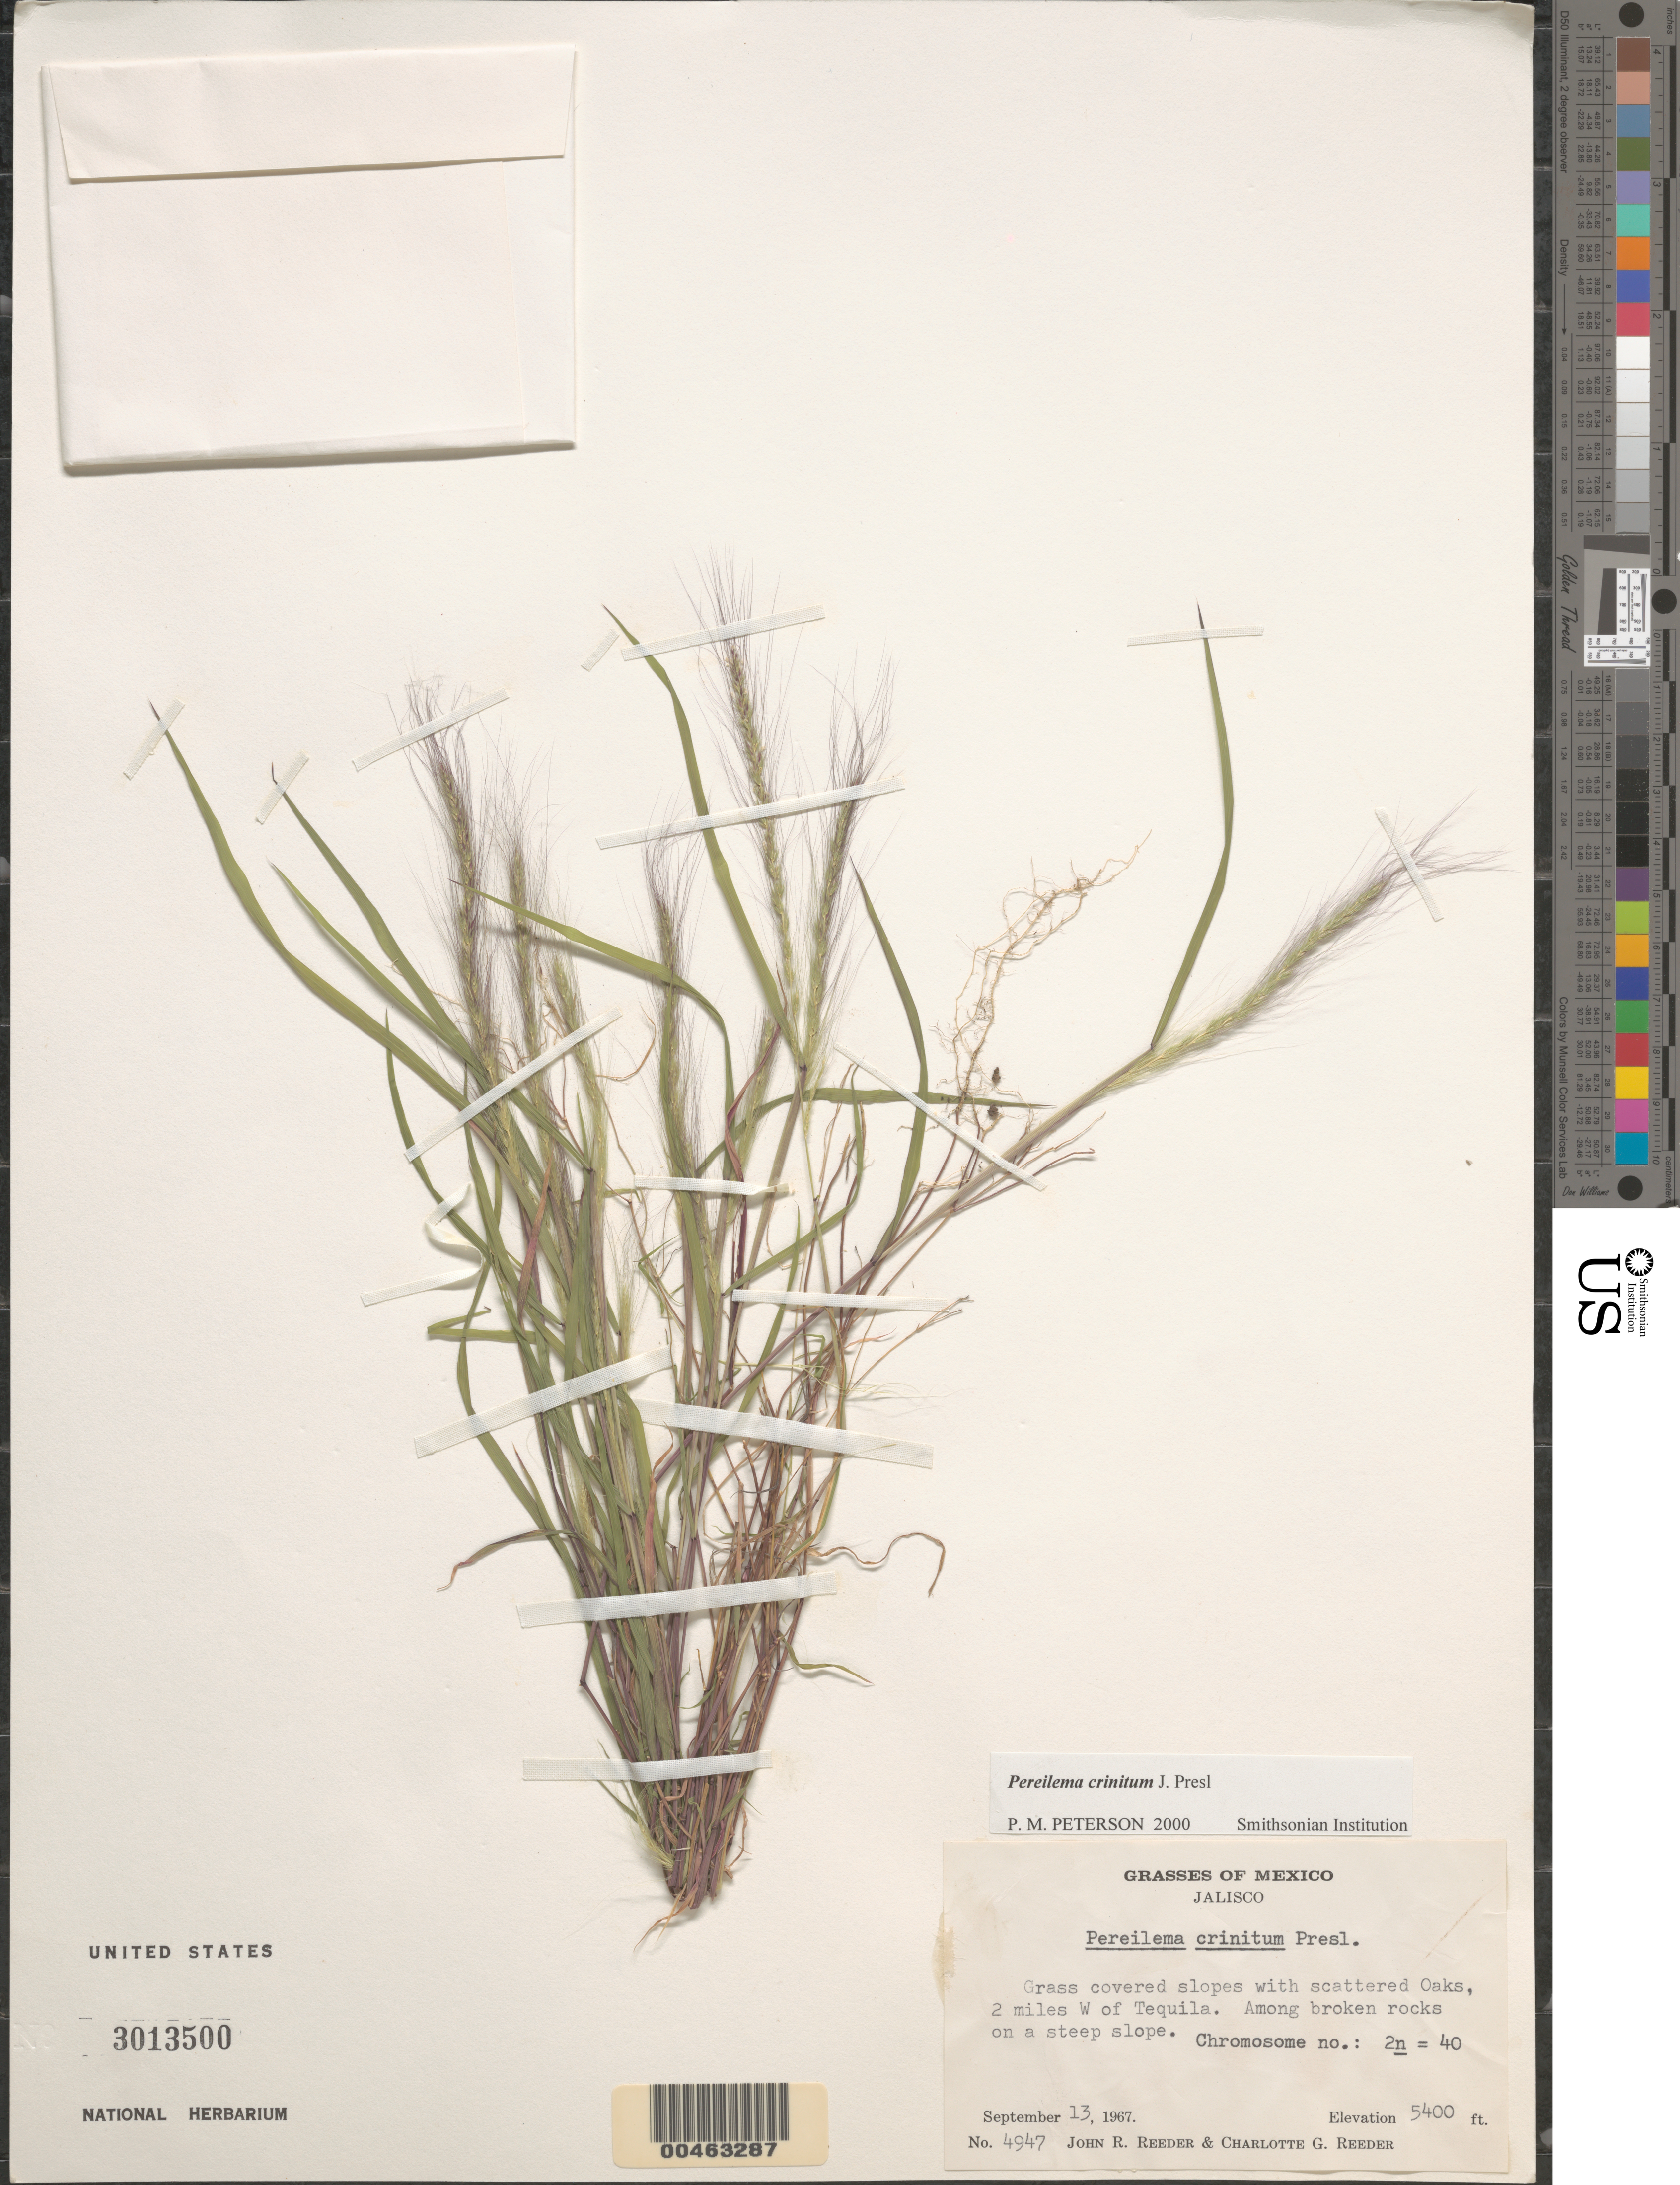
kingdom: Plantae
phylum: Tracheophyta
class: Liliopsida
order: Poales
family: Poaceae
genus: Pereilema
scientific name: Pereilema crinitum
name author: J. Presl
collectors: J. R. Reeder & C. G. Reeder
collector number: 4947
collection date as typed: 13 Sep 1967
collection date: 1967-09-13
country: Mexico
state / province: Jalisco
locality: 2 mi W of Tequila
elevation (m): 1646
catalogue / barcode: US 3013500